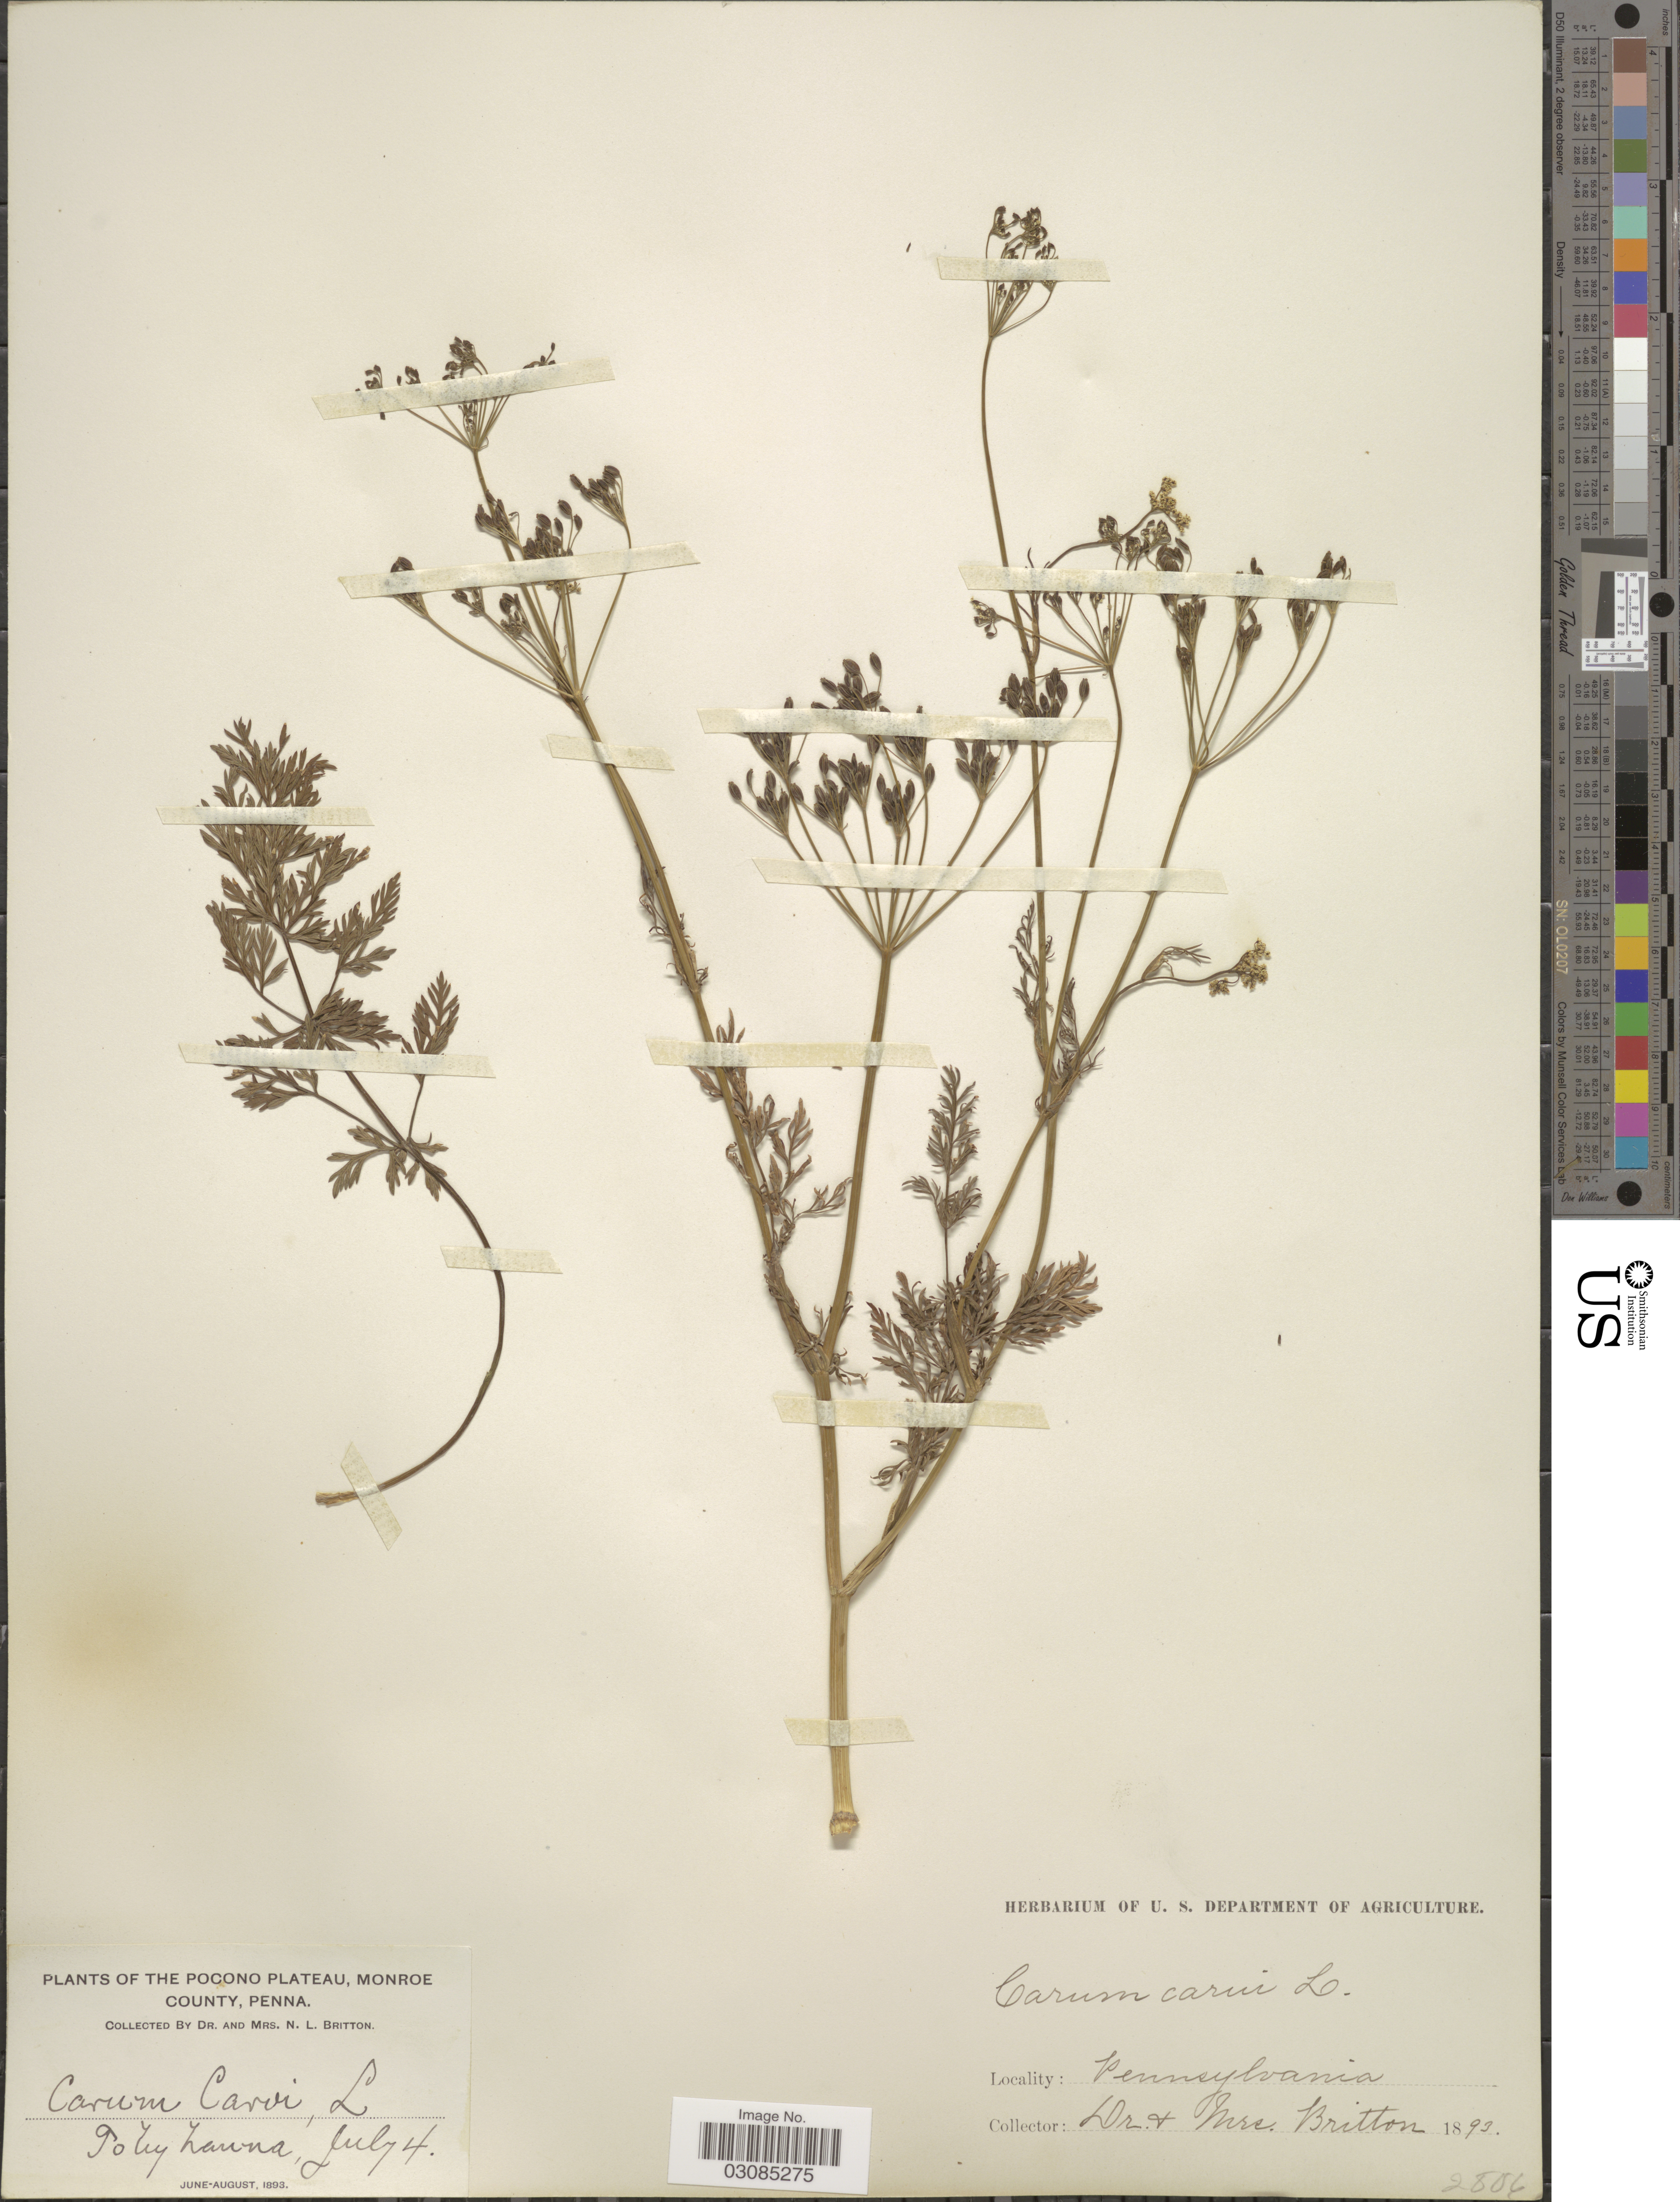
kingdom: Plantae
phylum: Tracheophyta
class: Magnoliopsida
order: Apiales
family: Apiaceae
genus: Carum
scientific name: Carum carvi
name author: L.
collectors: N. Britton & E. G. Britton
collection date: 1893-07-04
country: United States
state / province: Pennsylvania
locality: Pocono Plateau, Monroe County. Tobyhanna.